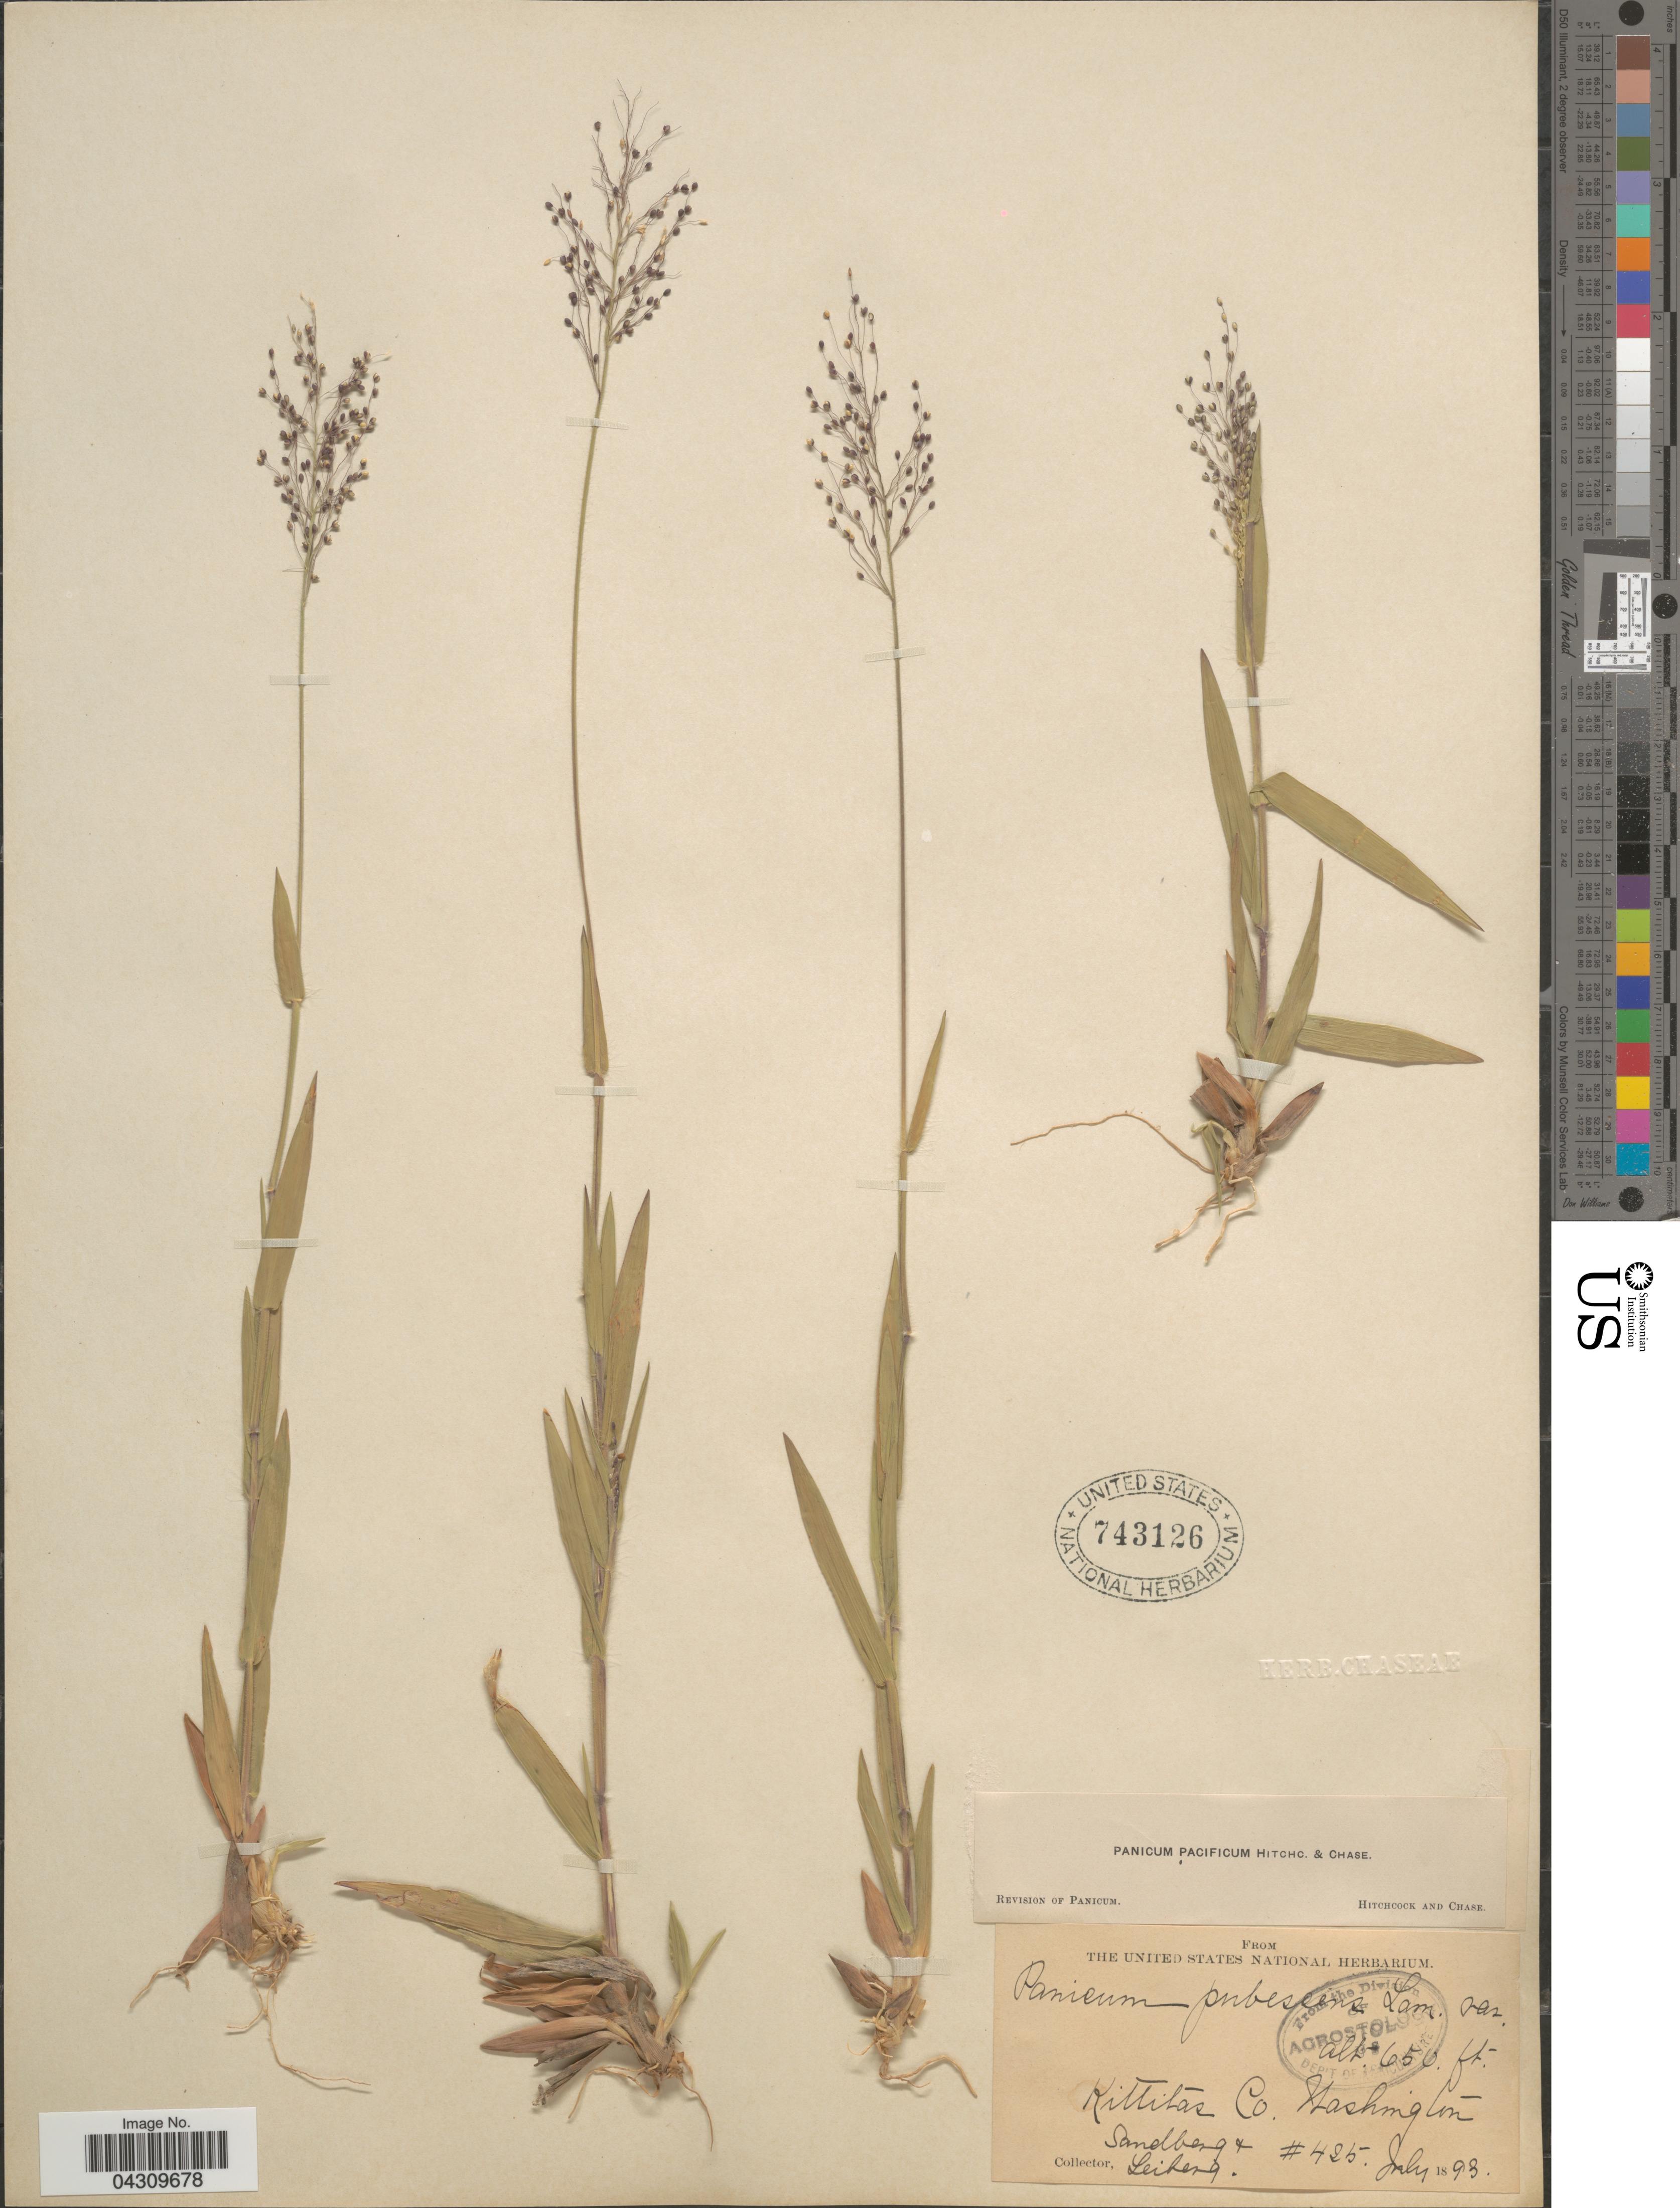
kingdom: Plantae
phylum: Tracheophyta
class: Liliopsida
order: Poales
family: Poaceae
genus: Dichanthelium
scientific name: Dichanthelium acuminatum var. acuminatum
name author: (Sw.) Gould & C.A. Clark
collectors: Sandberg & -. Leiberg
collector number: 425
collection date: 1893-07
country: United States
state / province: Washington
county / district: Kittitas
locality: Kittitas Co.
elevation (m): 198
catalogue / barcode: US 743126